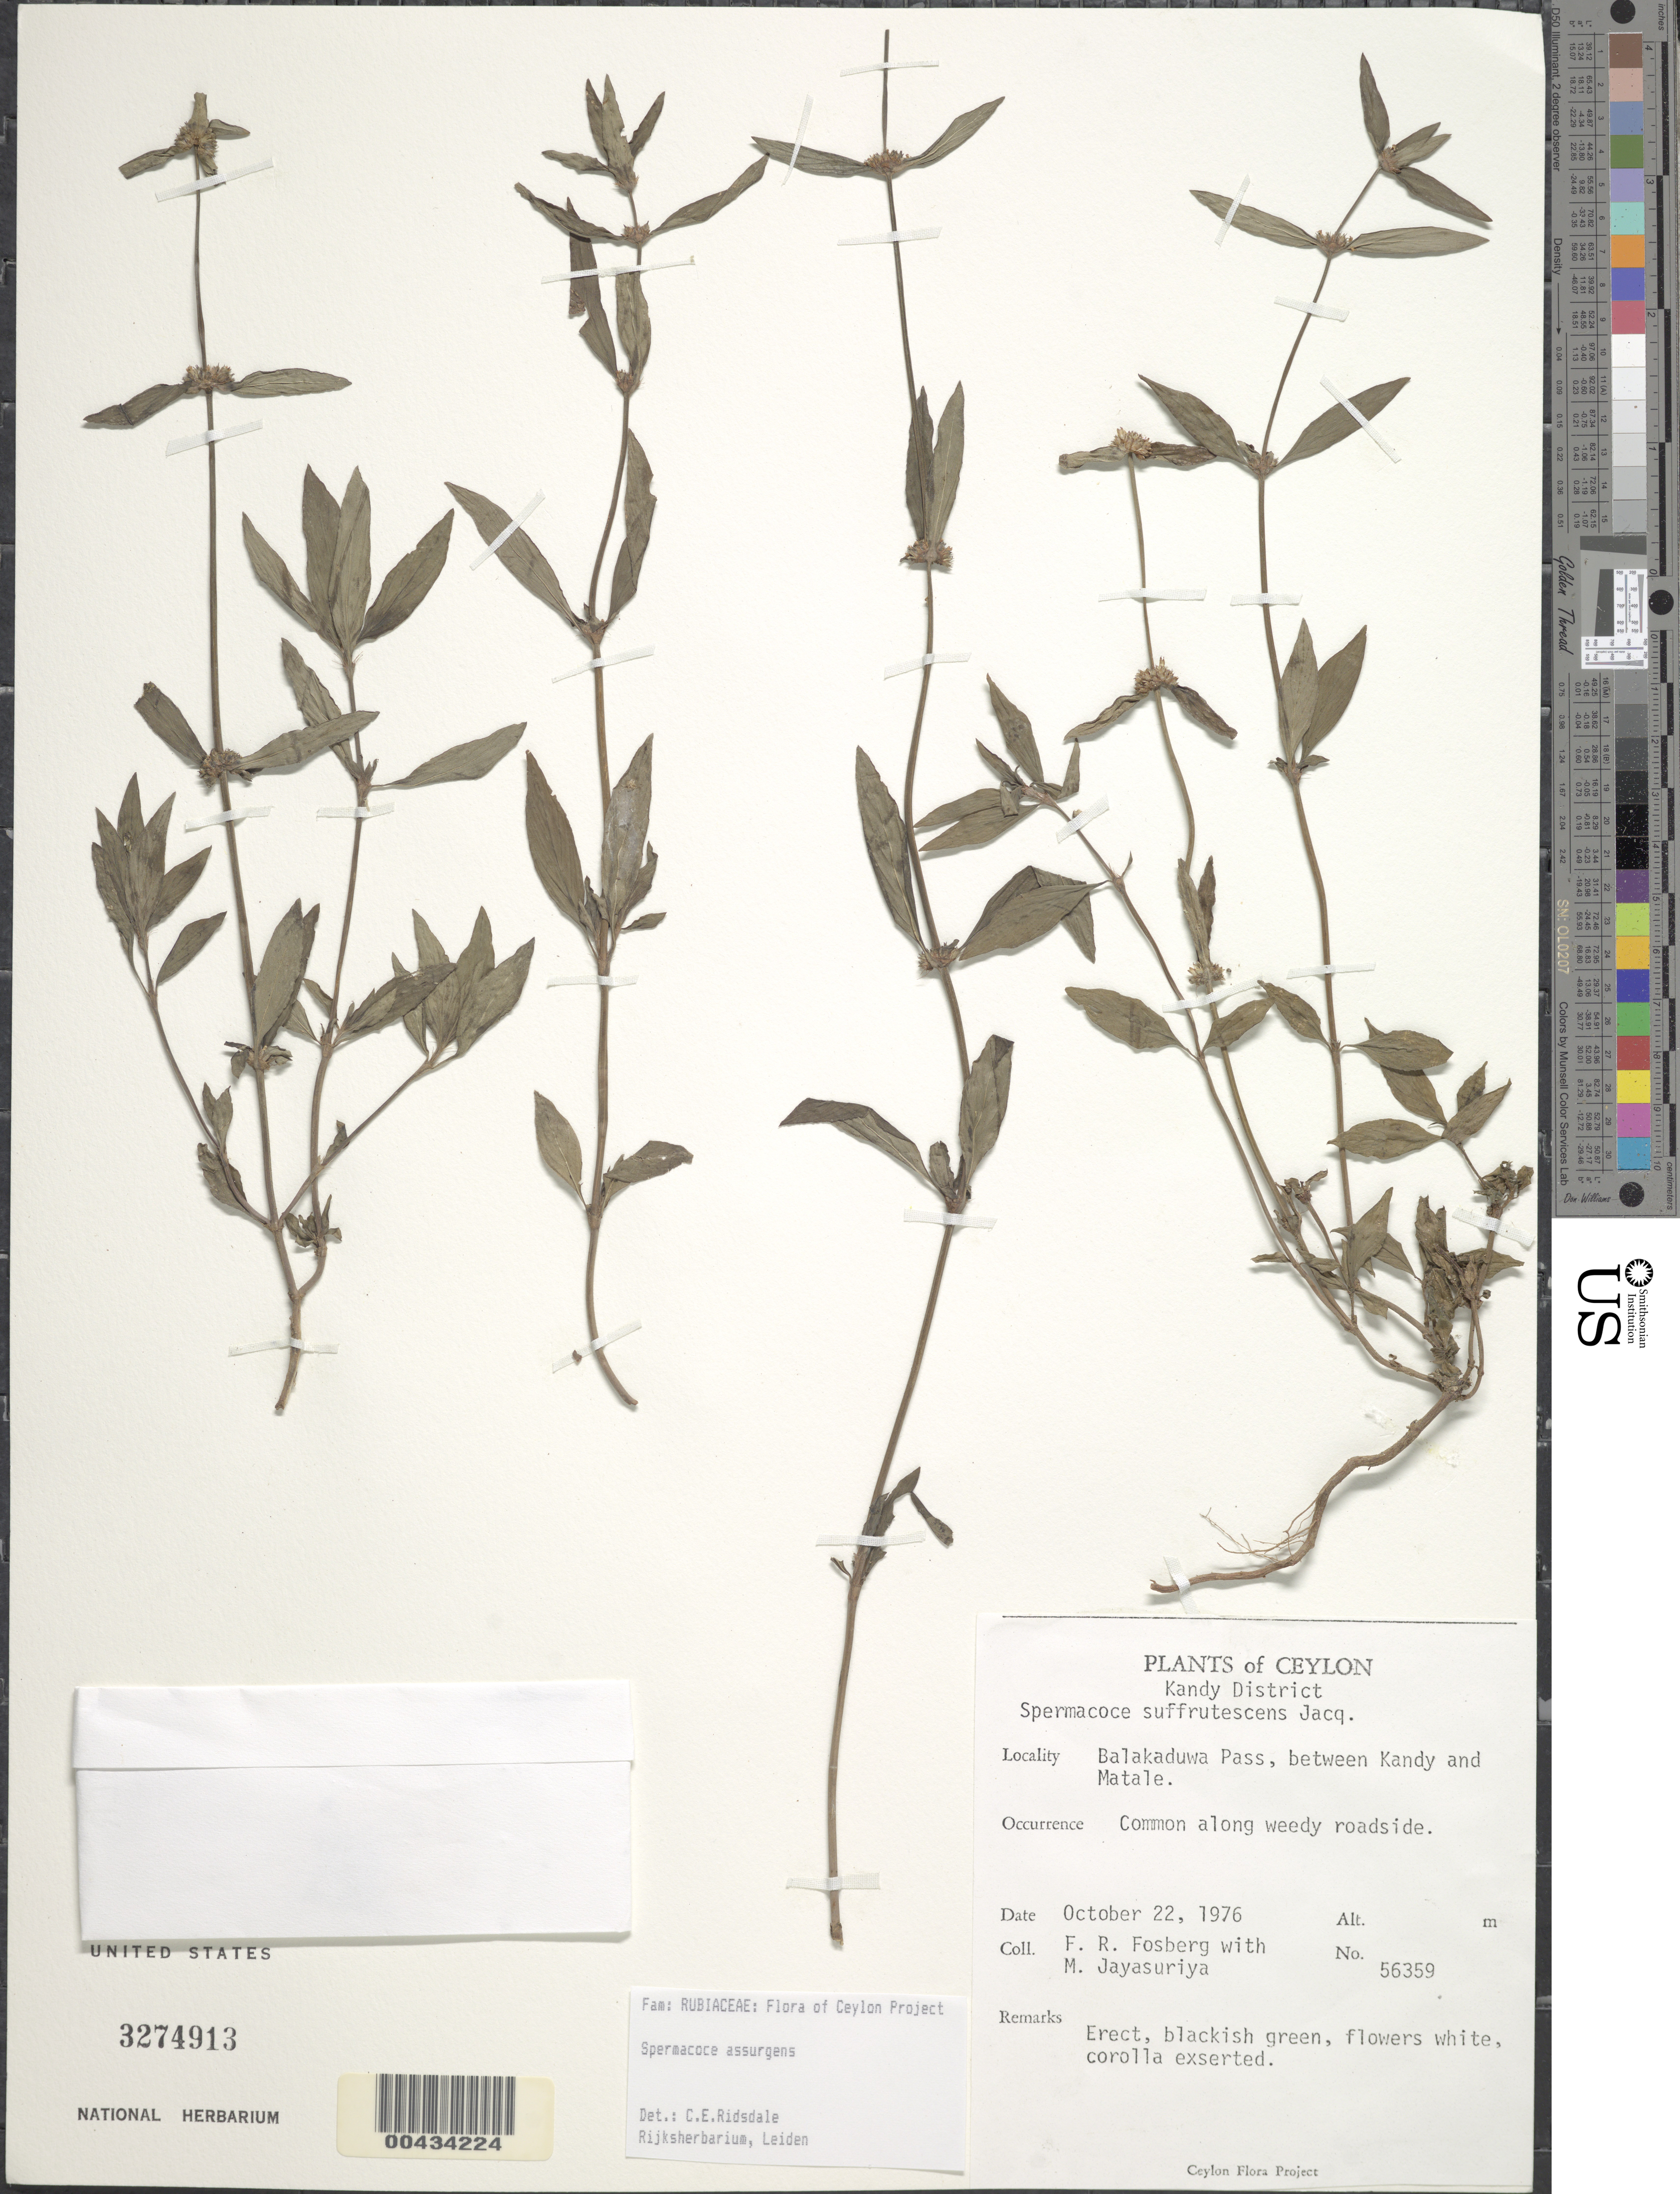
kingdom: Plantae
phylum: Tracheophyta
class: Magnoliopsida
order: Gentianales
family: Rubiaceae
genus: Spermacoce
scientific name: Spermacoce assurgens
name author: Ruiz & Pav.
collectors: F. R. Fosberg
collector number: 56359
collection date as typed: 22 Oct 1976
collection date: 1976-10-22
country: Sri Lanka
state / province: Central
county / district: Kandy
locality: Balakaduwa Pass, between Kandy and Matale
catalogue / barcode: US 3274913